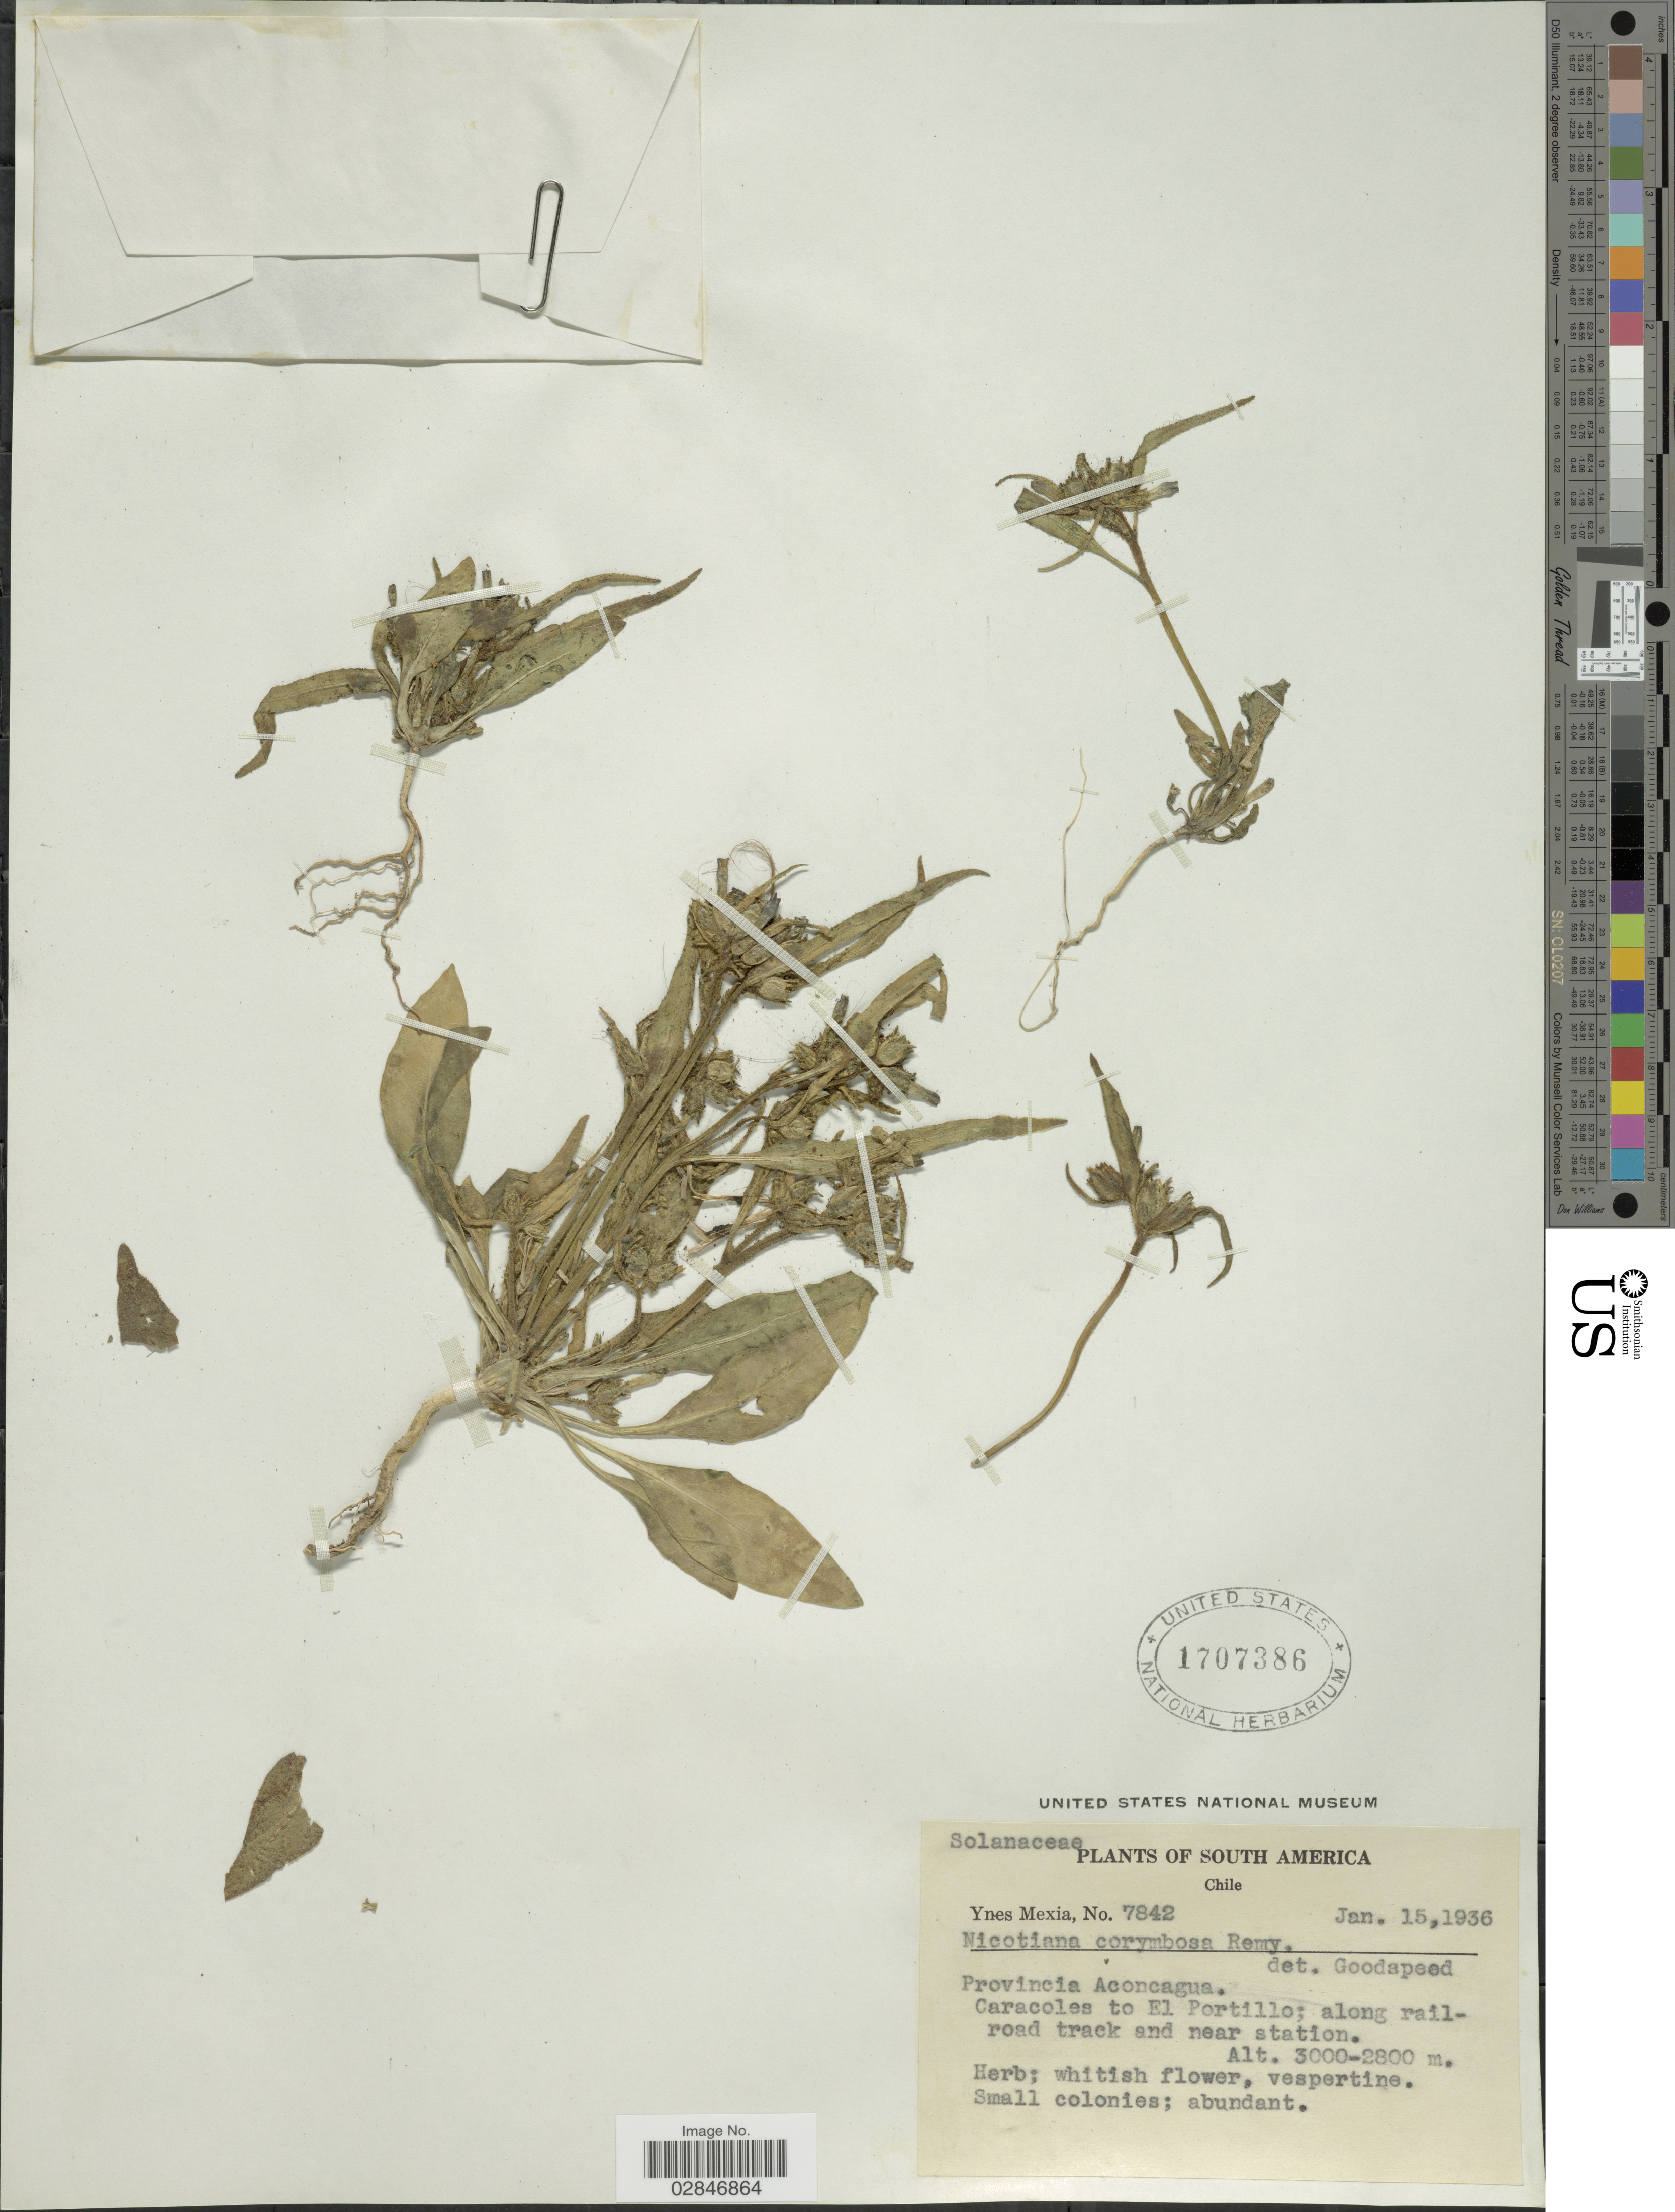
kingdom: Plantae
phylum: Tracheophyta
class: Magnoliopsida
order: Solanales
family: Solanaceae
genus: Nicotiana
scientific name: Nicotiana corymbosa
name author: J. Rémy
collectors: Y. Mexia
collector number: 7842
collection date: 1936-01-15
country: Chile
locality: Provincia Aconcagua. Caracoles to El Portillo; along railroad track and near station.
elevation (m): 2800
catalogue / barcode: US 1707386